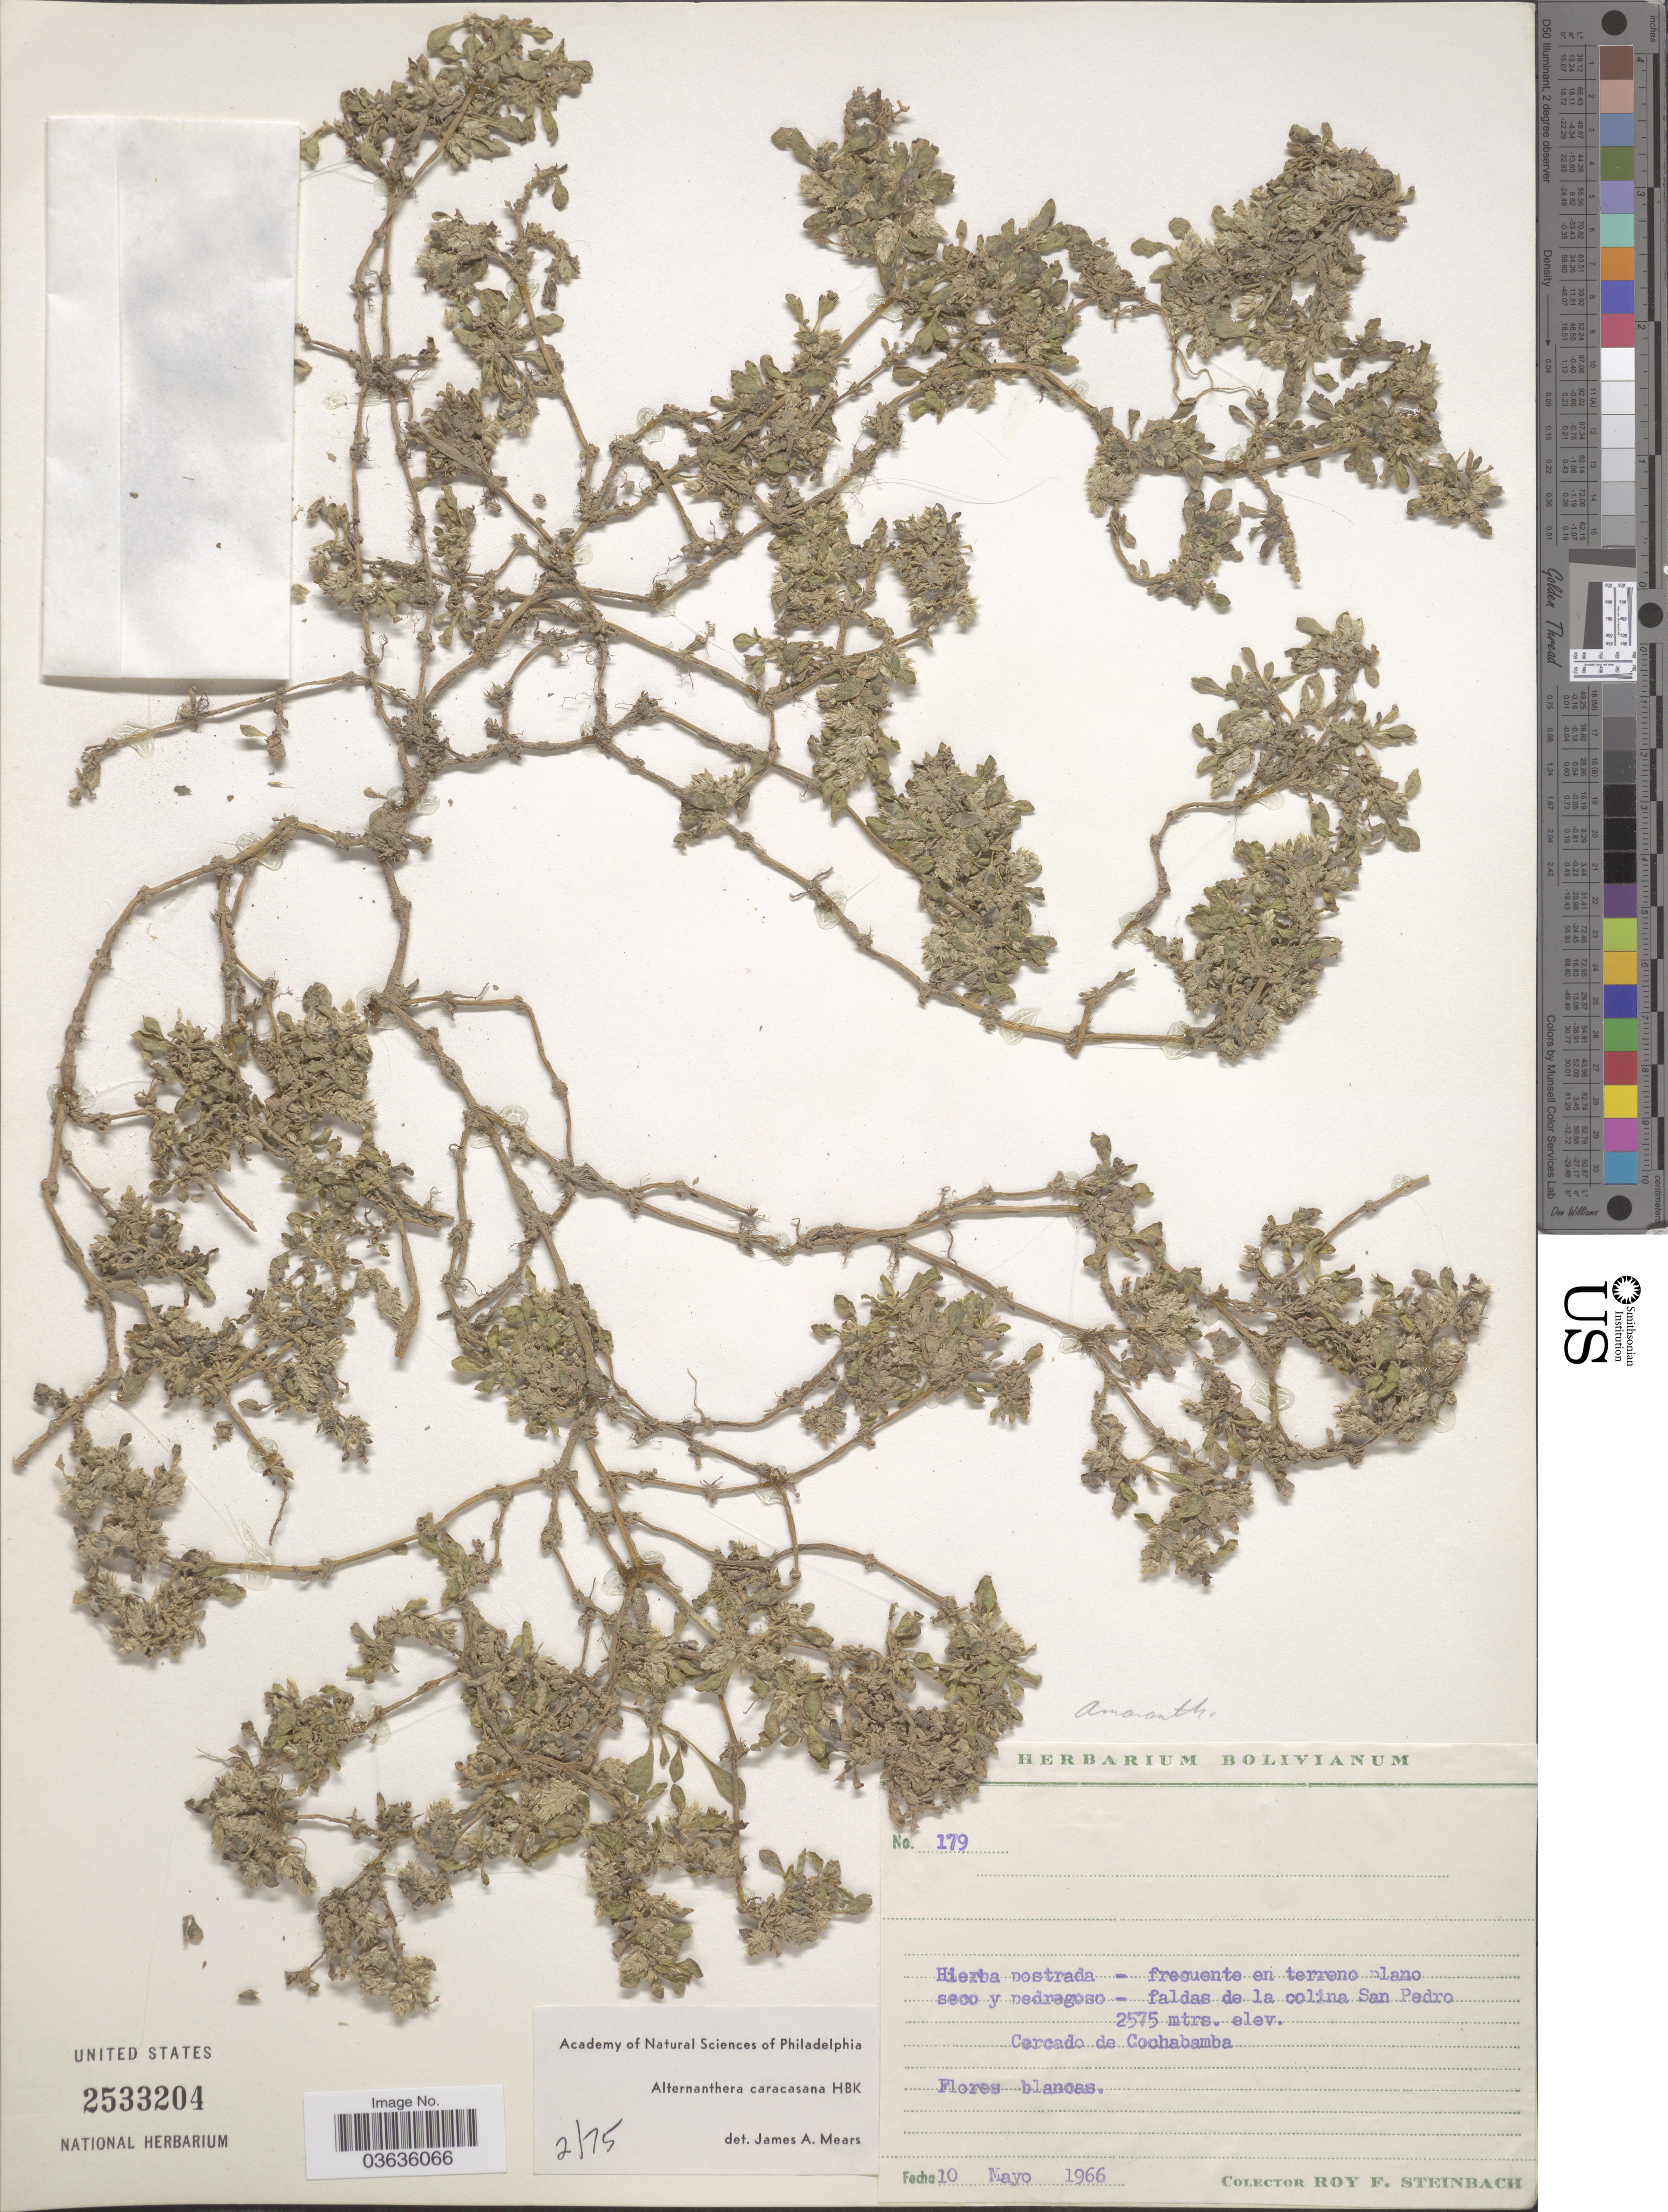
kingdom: Plantae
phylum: Tracheophyta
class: Magnoliopsida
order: Caryophyllales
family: Amaranthaceae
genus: Alternanthera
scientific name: Alternanthera caracasana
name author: Kunth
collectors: R. F. Steinbach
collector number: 179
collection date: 1966-05-10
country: Bolivia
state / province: Cochabamba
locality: Faldas de la colina San Pedro. Cercado de Cochabamba.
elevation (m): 2575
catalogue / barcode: US 2533204